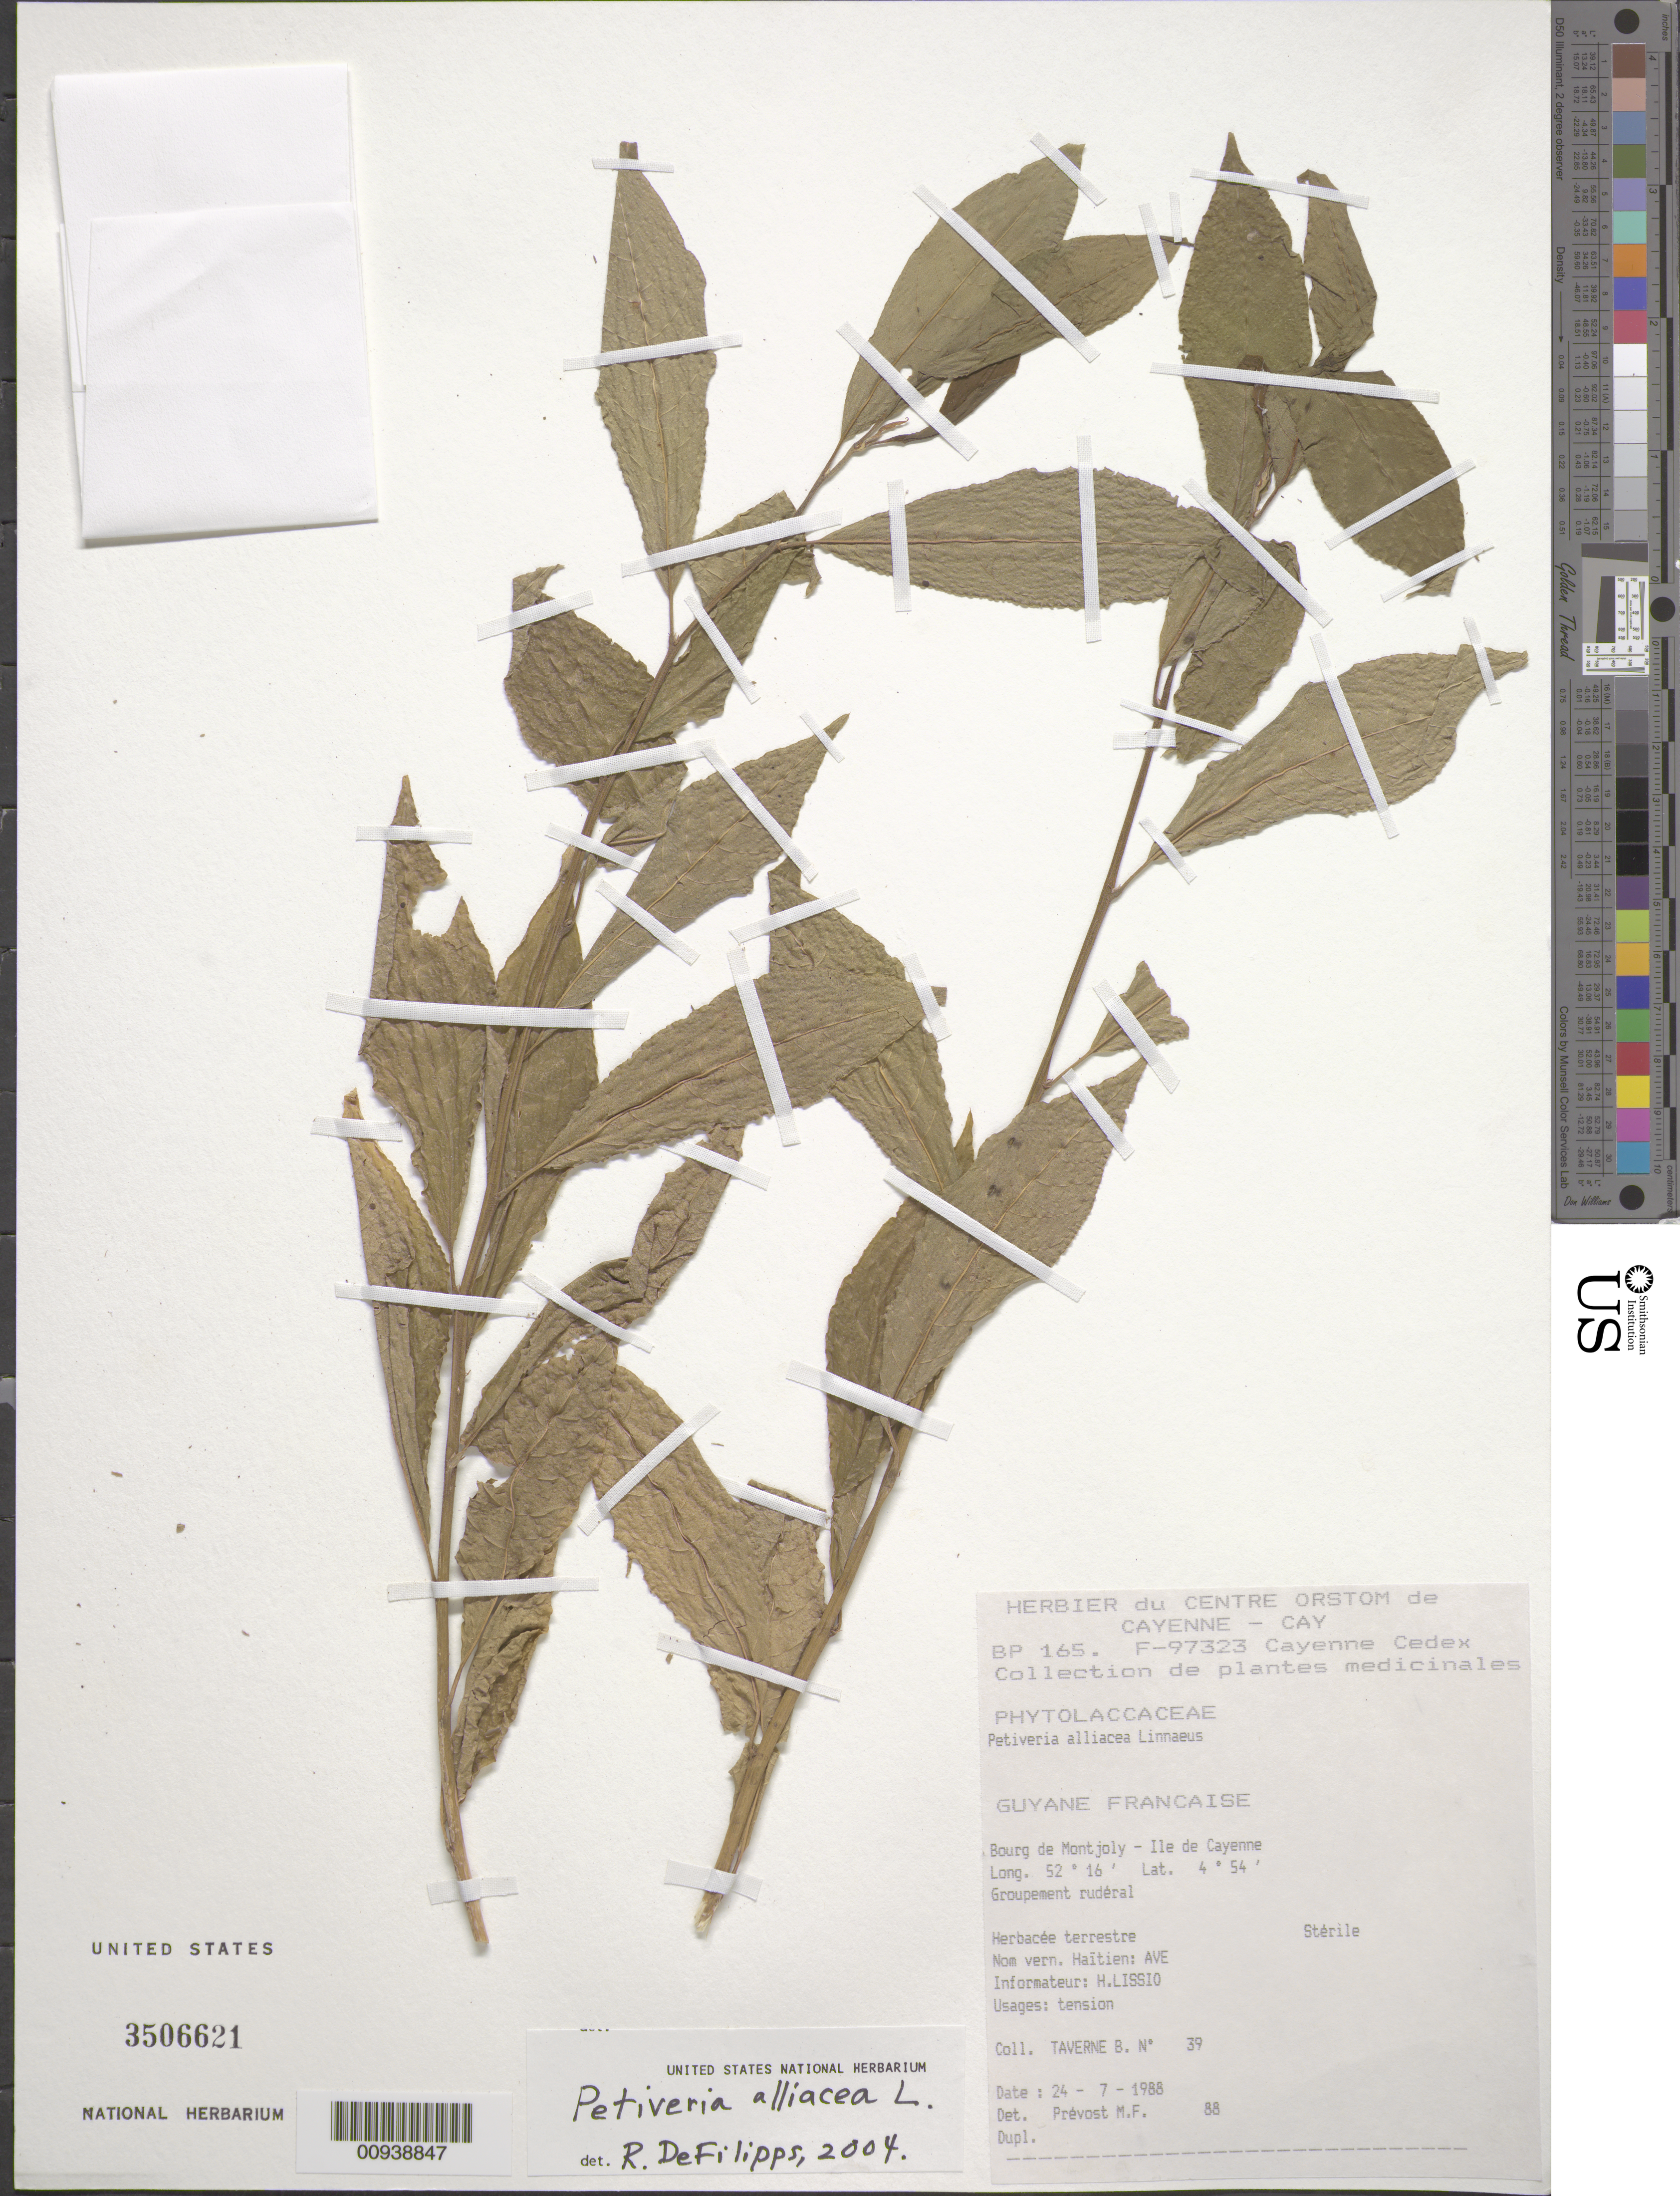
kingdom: Plantae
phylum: Tracheophyta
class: Magnoliopsida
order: Caryophyllales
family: Phytolaccaceae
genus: Petiveria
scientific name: Petiveria alliacea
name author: L.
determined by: DeFilipps, R. A.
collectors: B. Taverne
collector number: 39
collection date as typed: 24-Jul-88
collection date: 1988-07-24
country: French Guiana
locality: Ile de Cayenne, Bourg de Montjoly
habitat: Groupement rudéral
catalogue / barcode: US 3506621